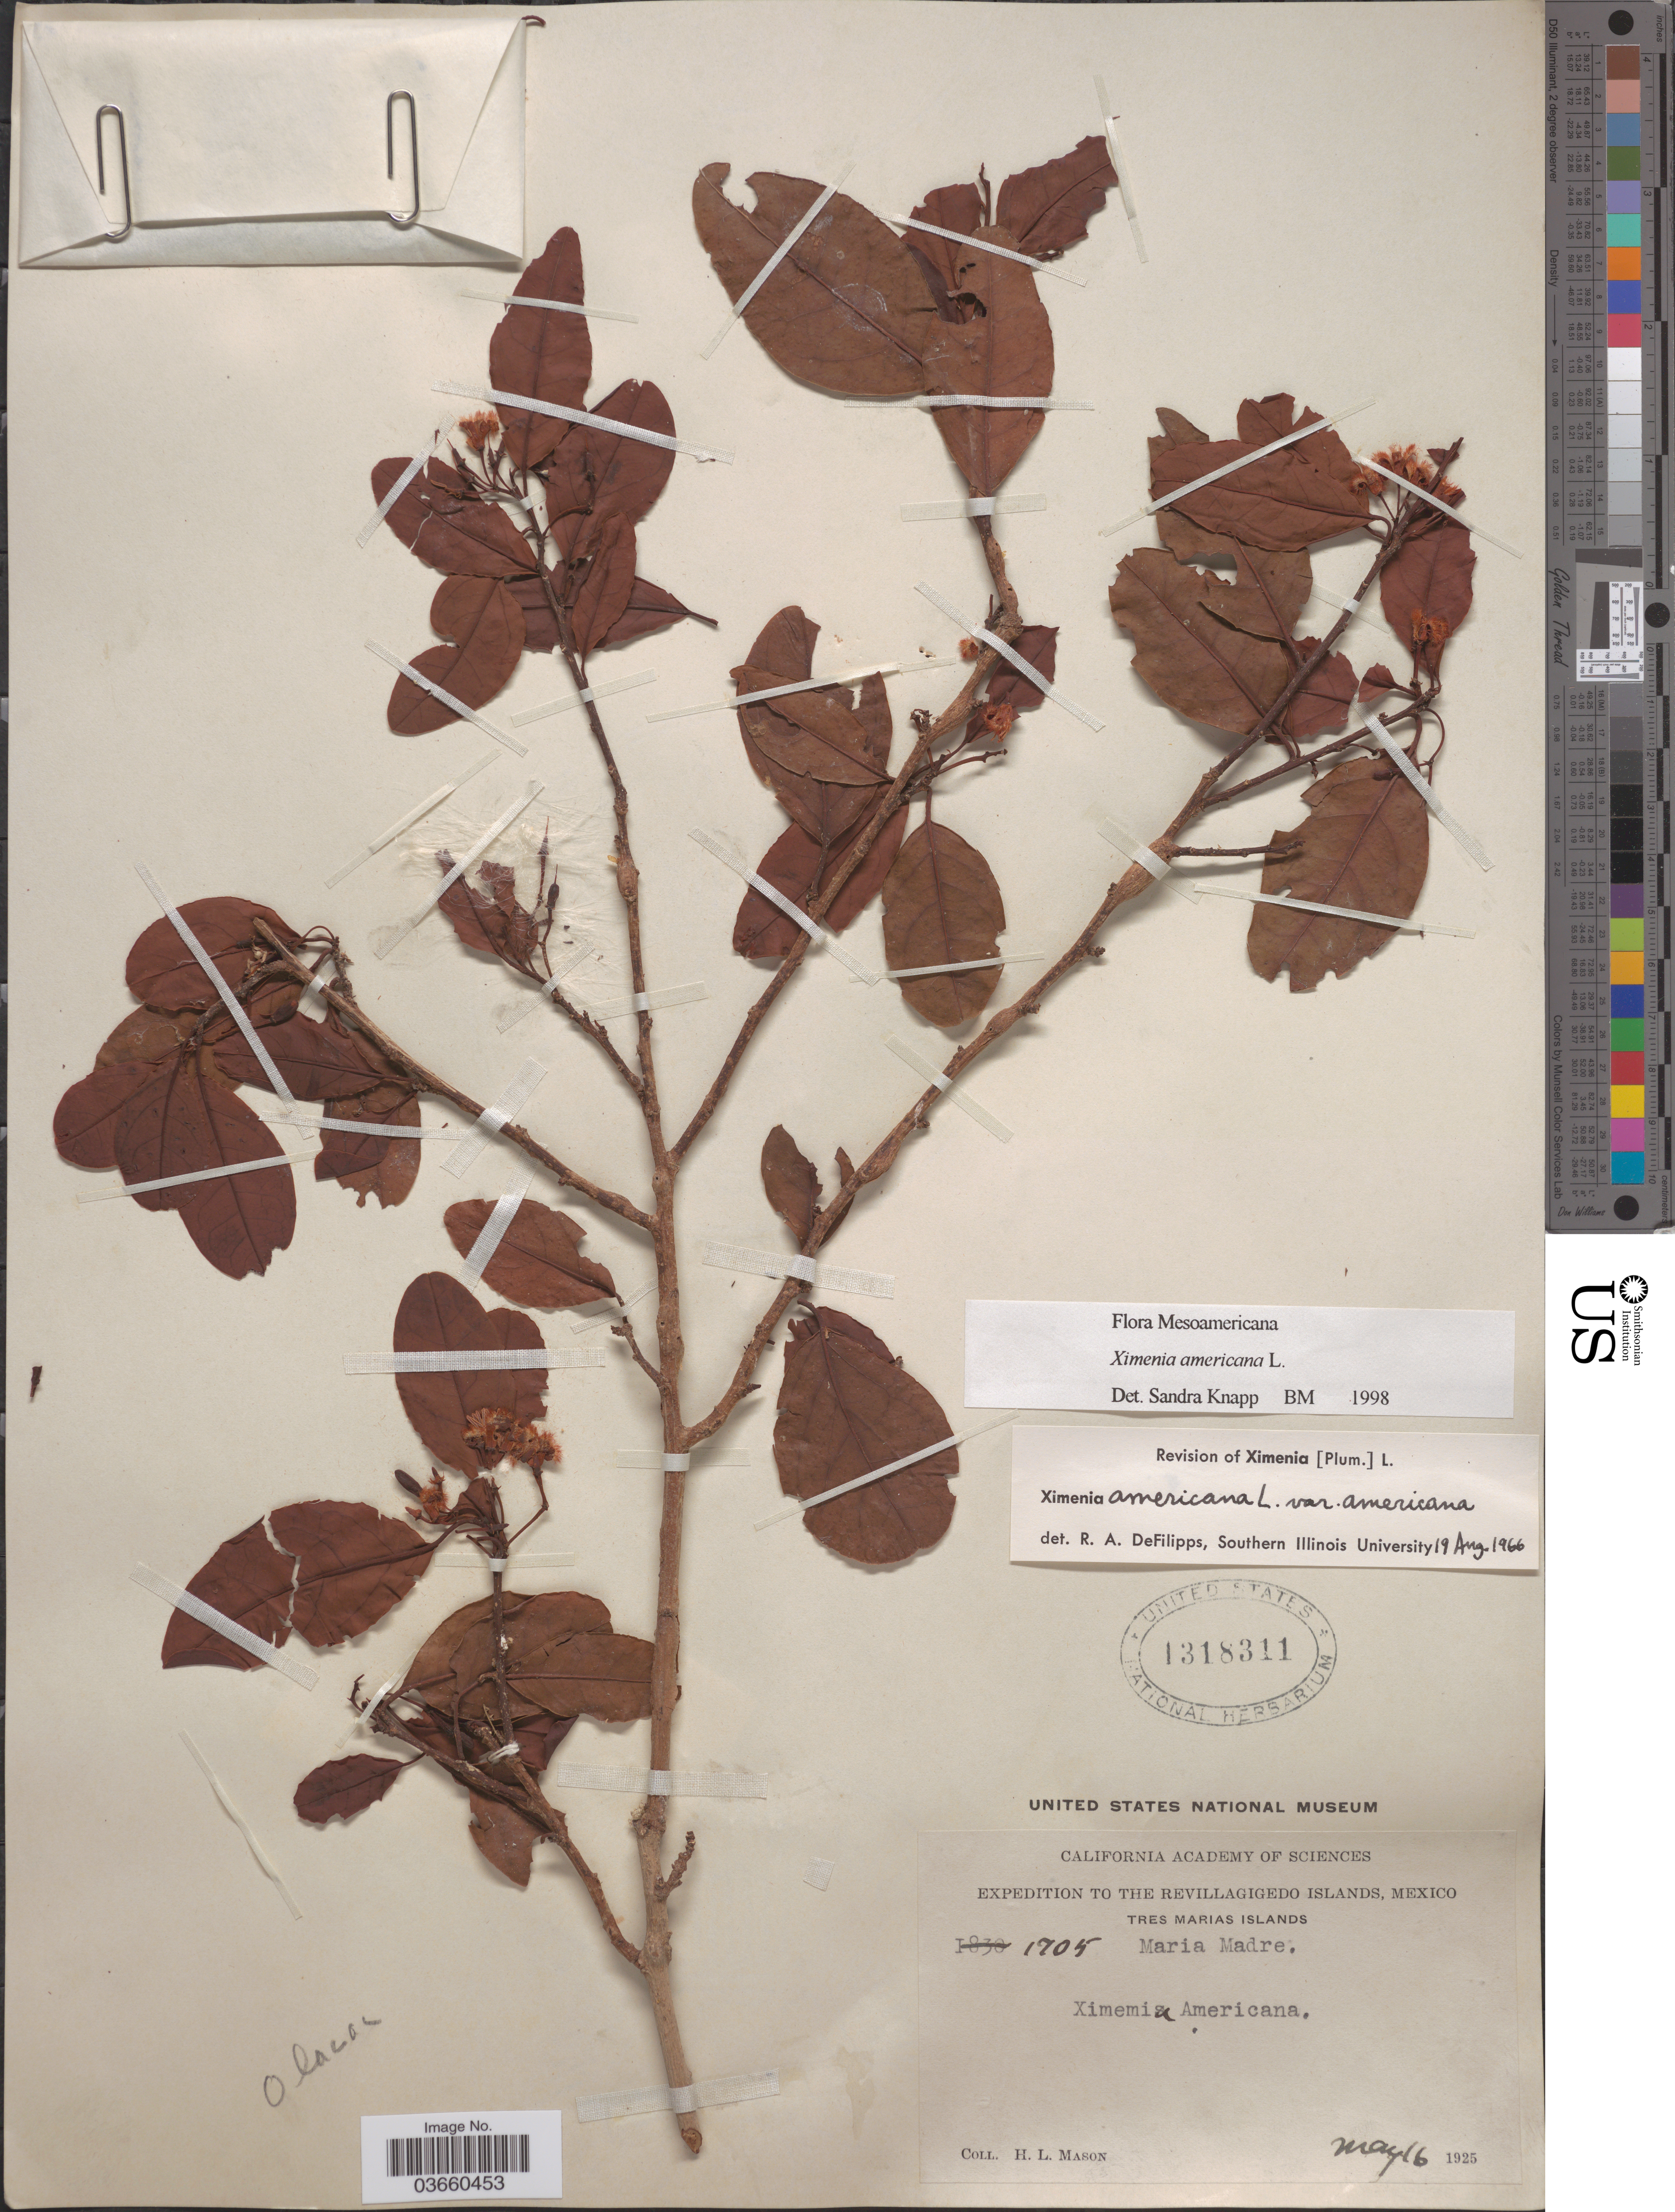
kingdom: Plantae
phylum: Tracheophyta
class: Magnoliopsida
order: Santalales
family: Ximeniaceae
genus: Ximenia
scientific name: Ximenia americana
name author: L.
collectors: H. L. Mason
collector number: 1705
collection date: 1925-05-16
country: Mexico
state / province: Nayarit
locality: The Revillagigedo Islands. Tres Marias Islands. Maria Madre.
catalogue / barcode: US 1318311